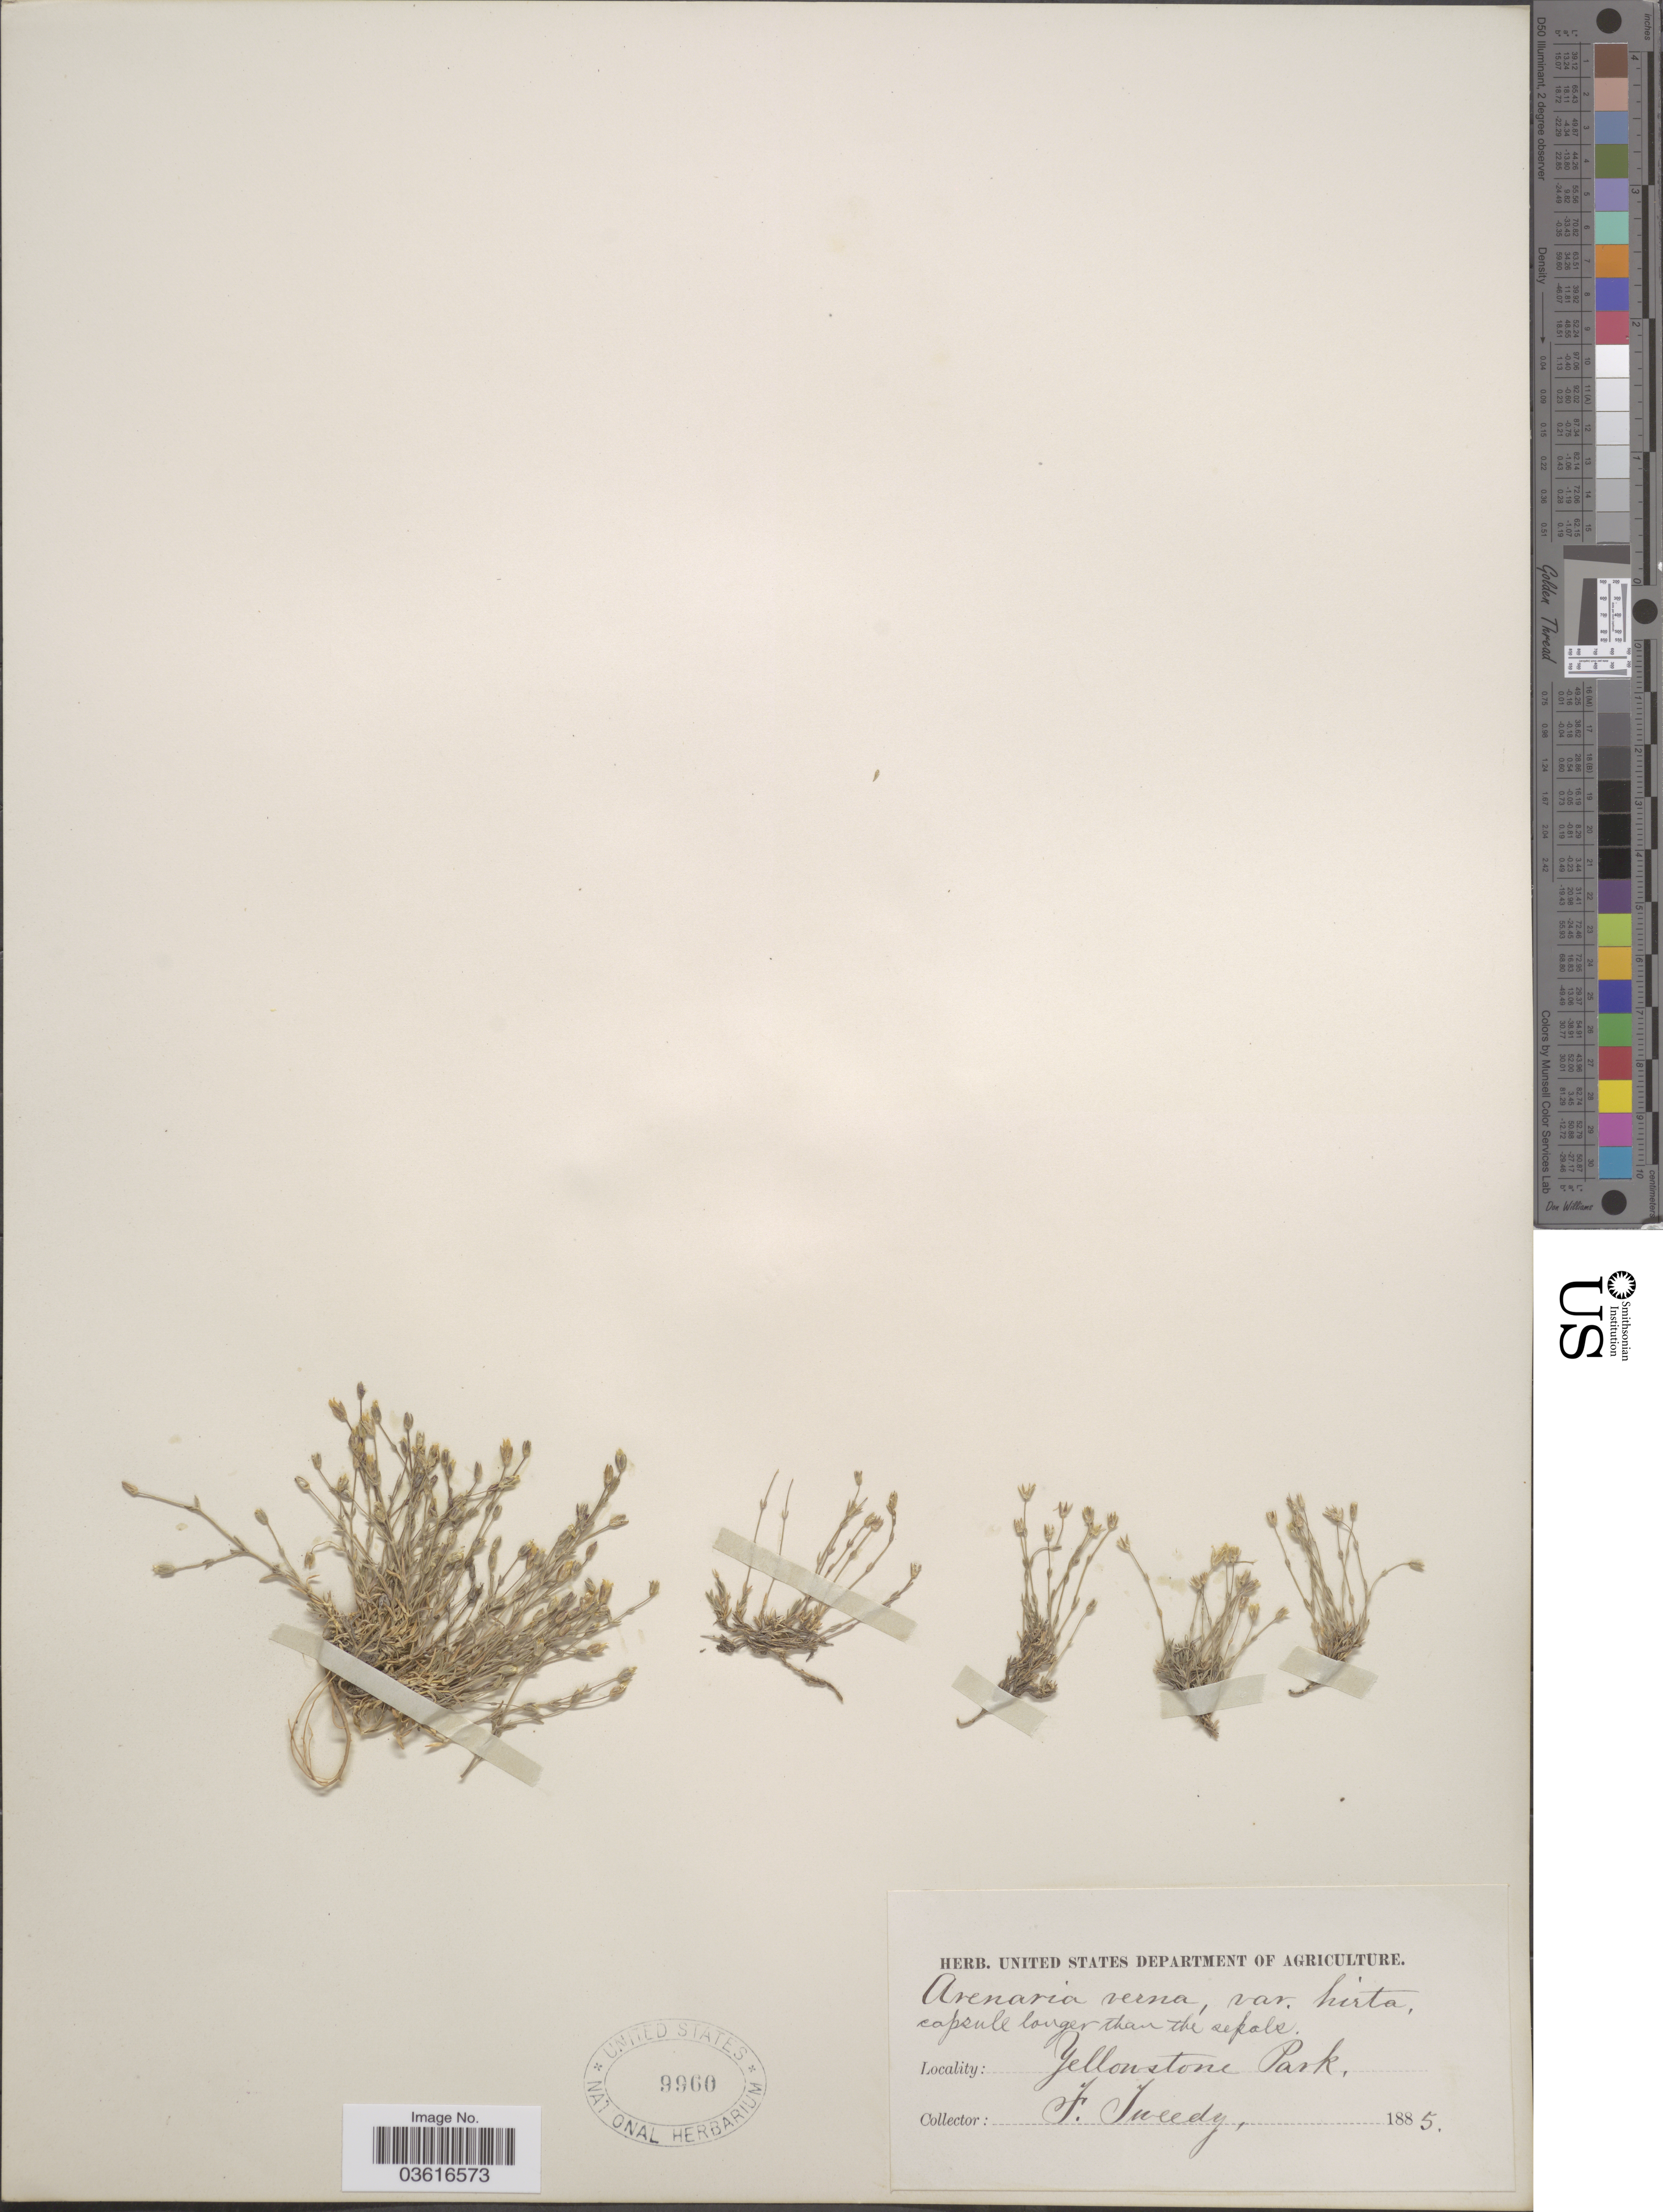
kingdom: Plantae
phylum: Tracheophyta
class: Magnoliopsida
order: Caryophyllales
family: Caryophyllaceae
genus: Minuartia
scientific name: Minuartia propinqua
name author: (Richardson) House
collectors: F. Tweedy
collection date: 1885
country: United States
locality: Yellowstone Park.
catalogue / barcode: US 9960